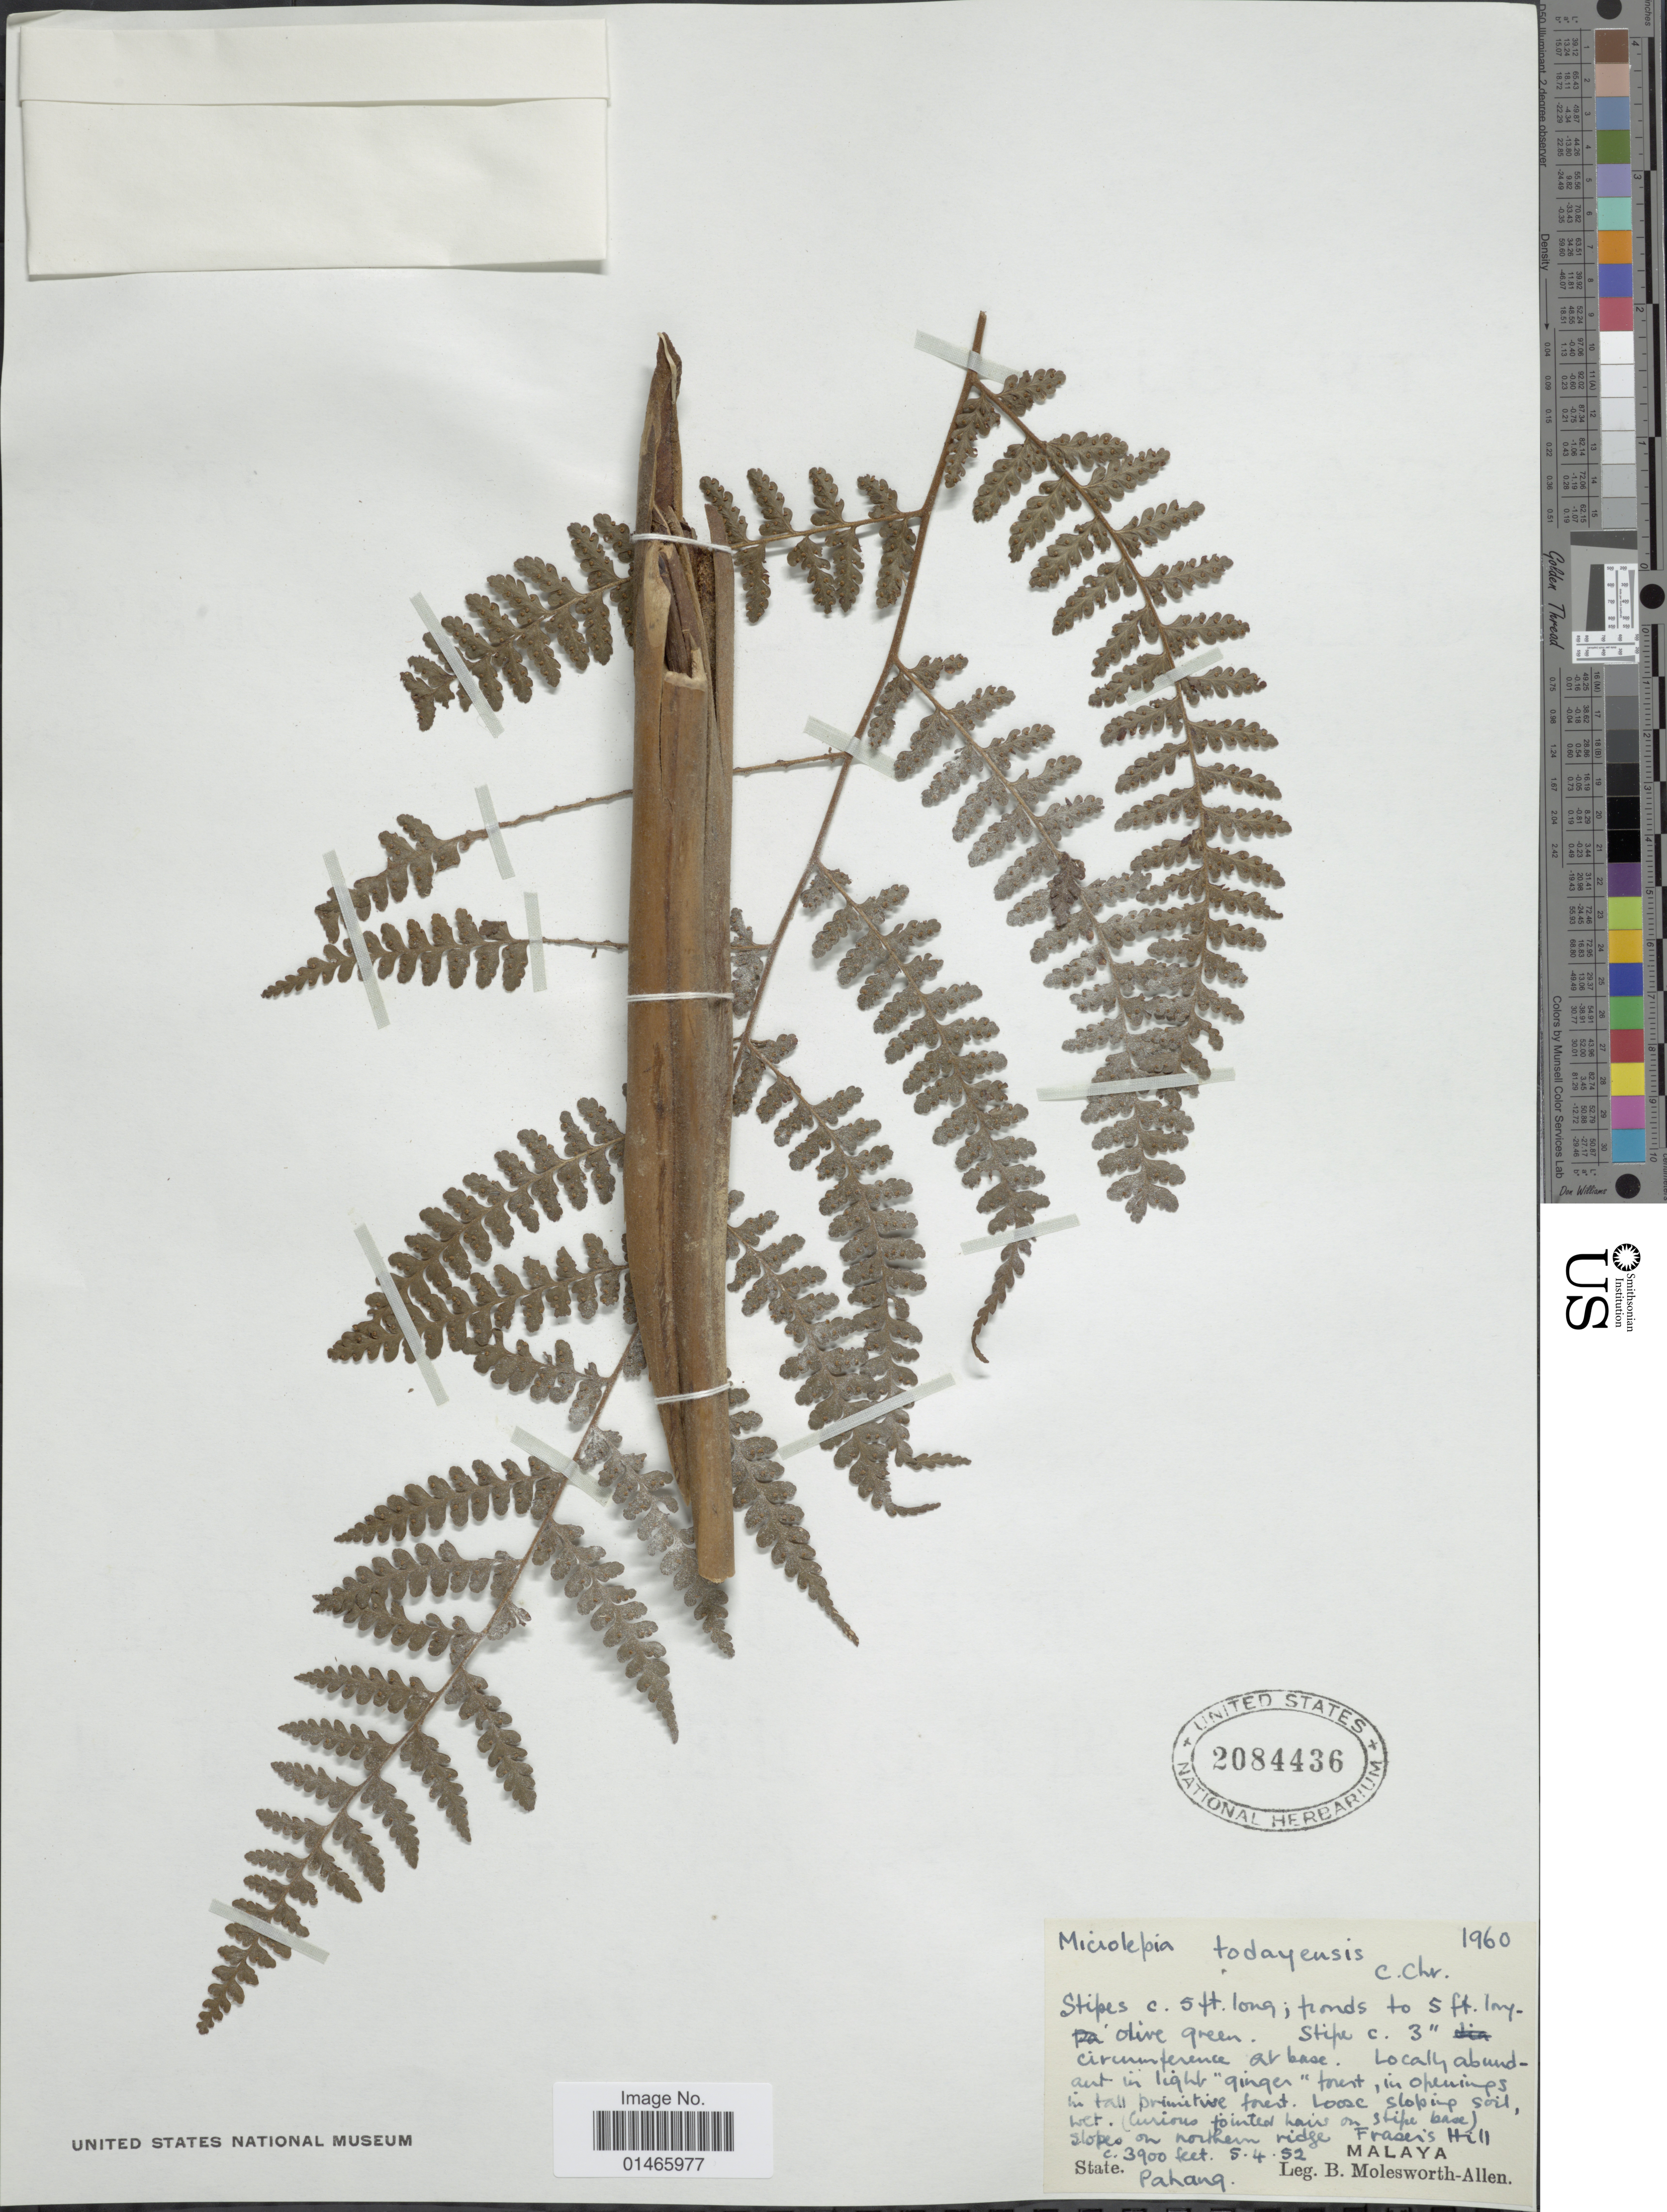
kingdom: Plantae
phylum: Tracheophyta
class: Polypodiopsida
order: Polypodiales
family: Dennstaedtiaceae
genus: Microlepia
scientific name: Microlepia todayensis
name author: Christ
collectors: B. E. G. Molesworth-Allen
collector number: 1960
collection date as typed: Transcribed d/m/y: 5/4/52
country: Malaysia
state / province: Pahang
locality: Slopes on northern ridge, Fraser's Hill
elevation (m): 1189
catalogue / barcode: US 2084436